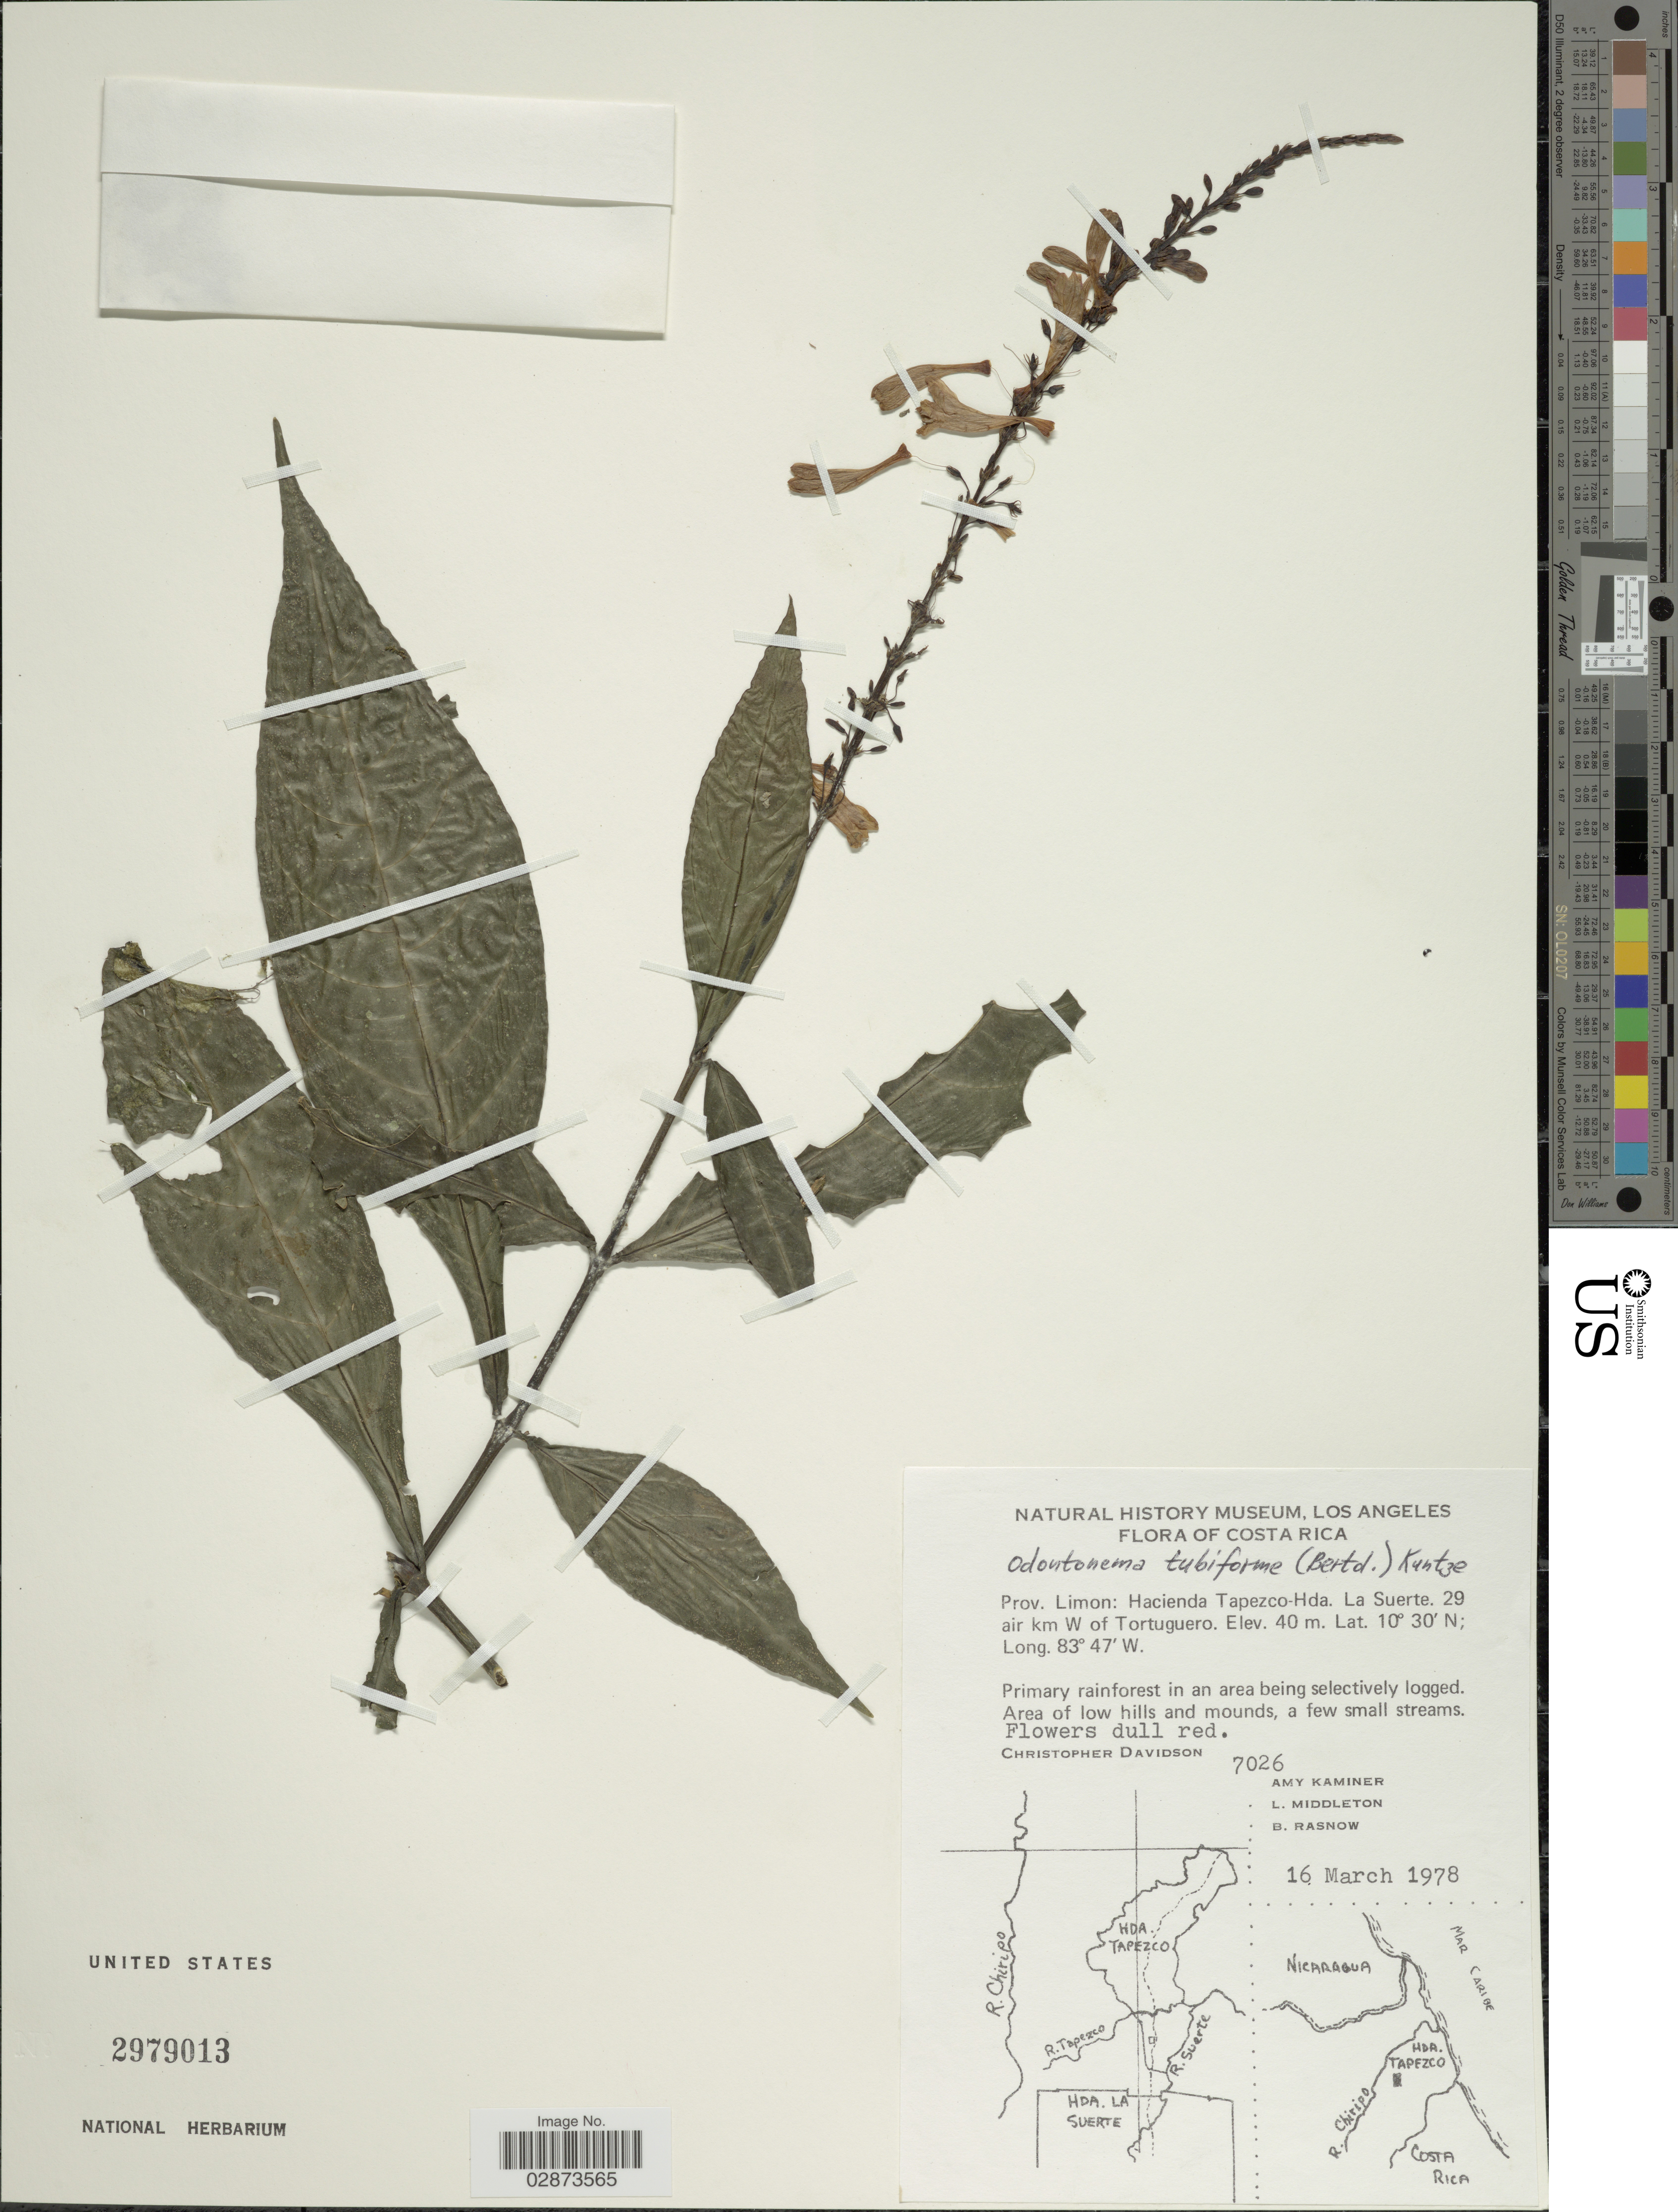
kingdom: Plantae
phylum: Tracheophyta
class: Magnoliopsida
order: Lamiales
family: Acanthaceae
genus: Odontonema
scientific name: Odontonema tubaeforme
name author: (Bertol.) Kuntze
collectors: C. Davidson, A. Kaminer, L. Middleton & B. Rasnow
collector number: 7026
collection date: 1978-03-16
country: Costa Rica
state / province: Limón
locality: Prov. Limon: Hacienda Tapezco-Hda. La Suerte. 29 air km W of Tortuguero.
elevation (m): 40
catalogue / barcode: US 2979013